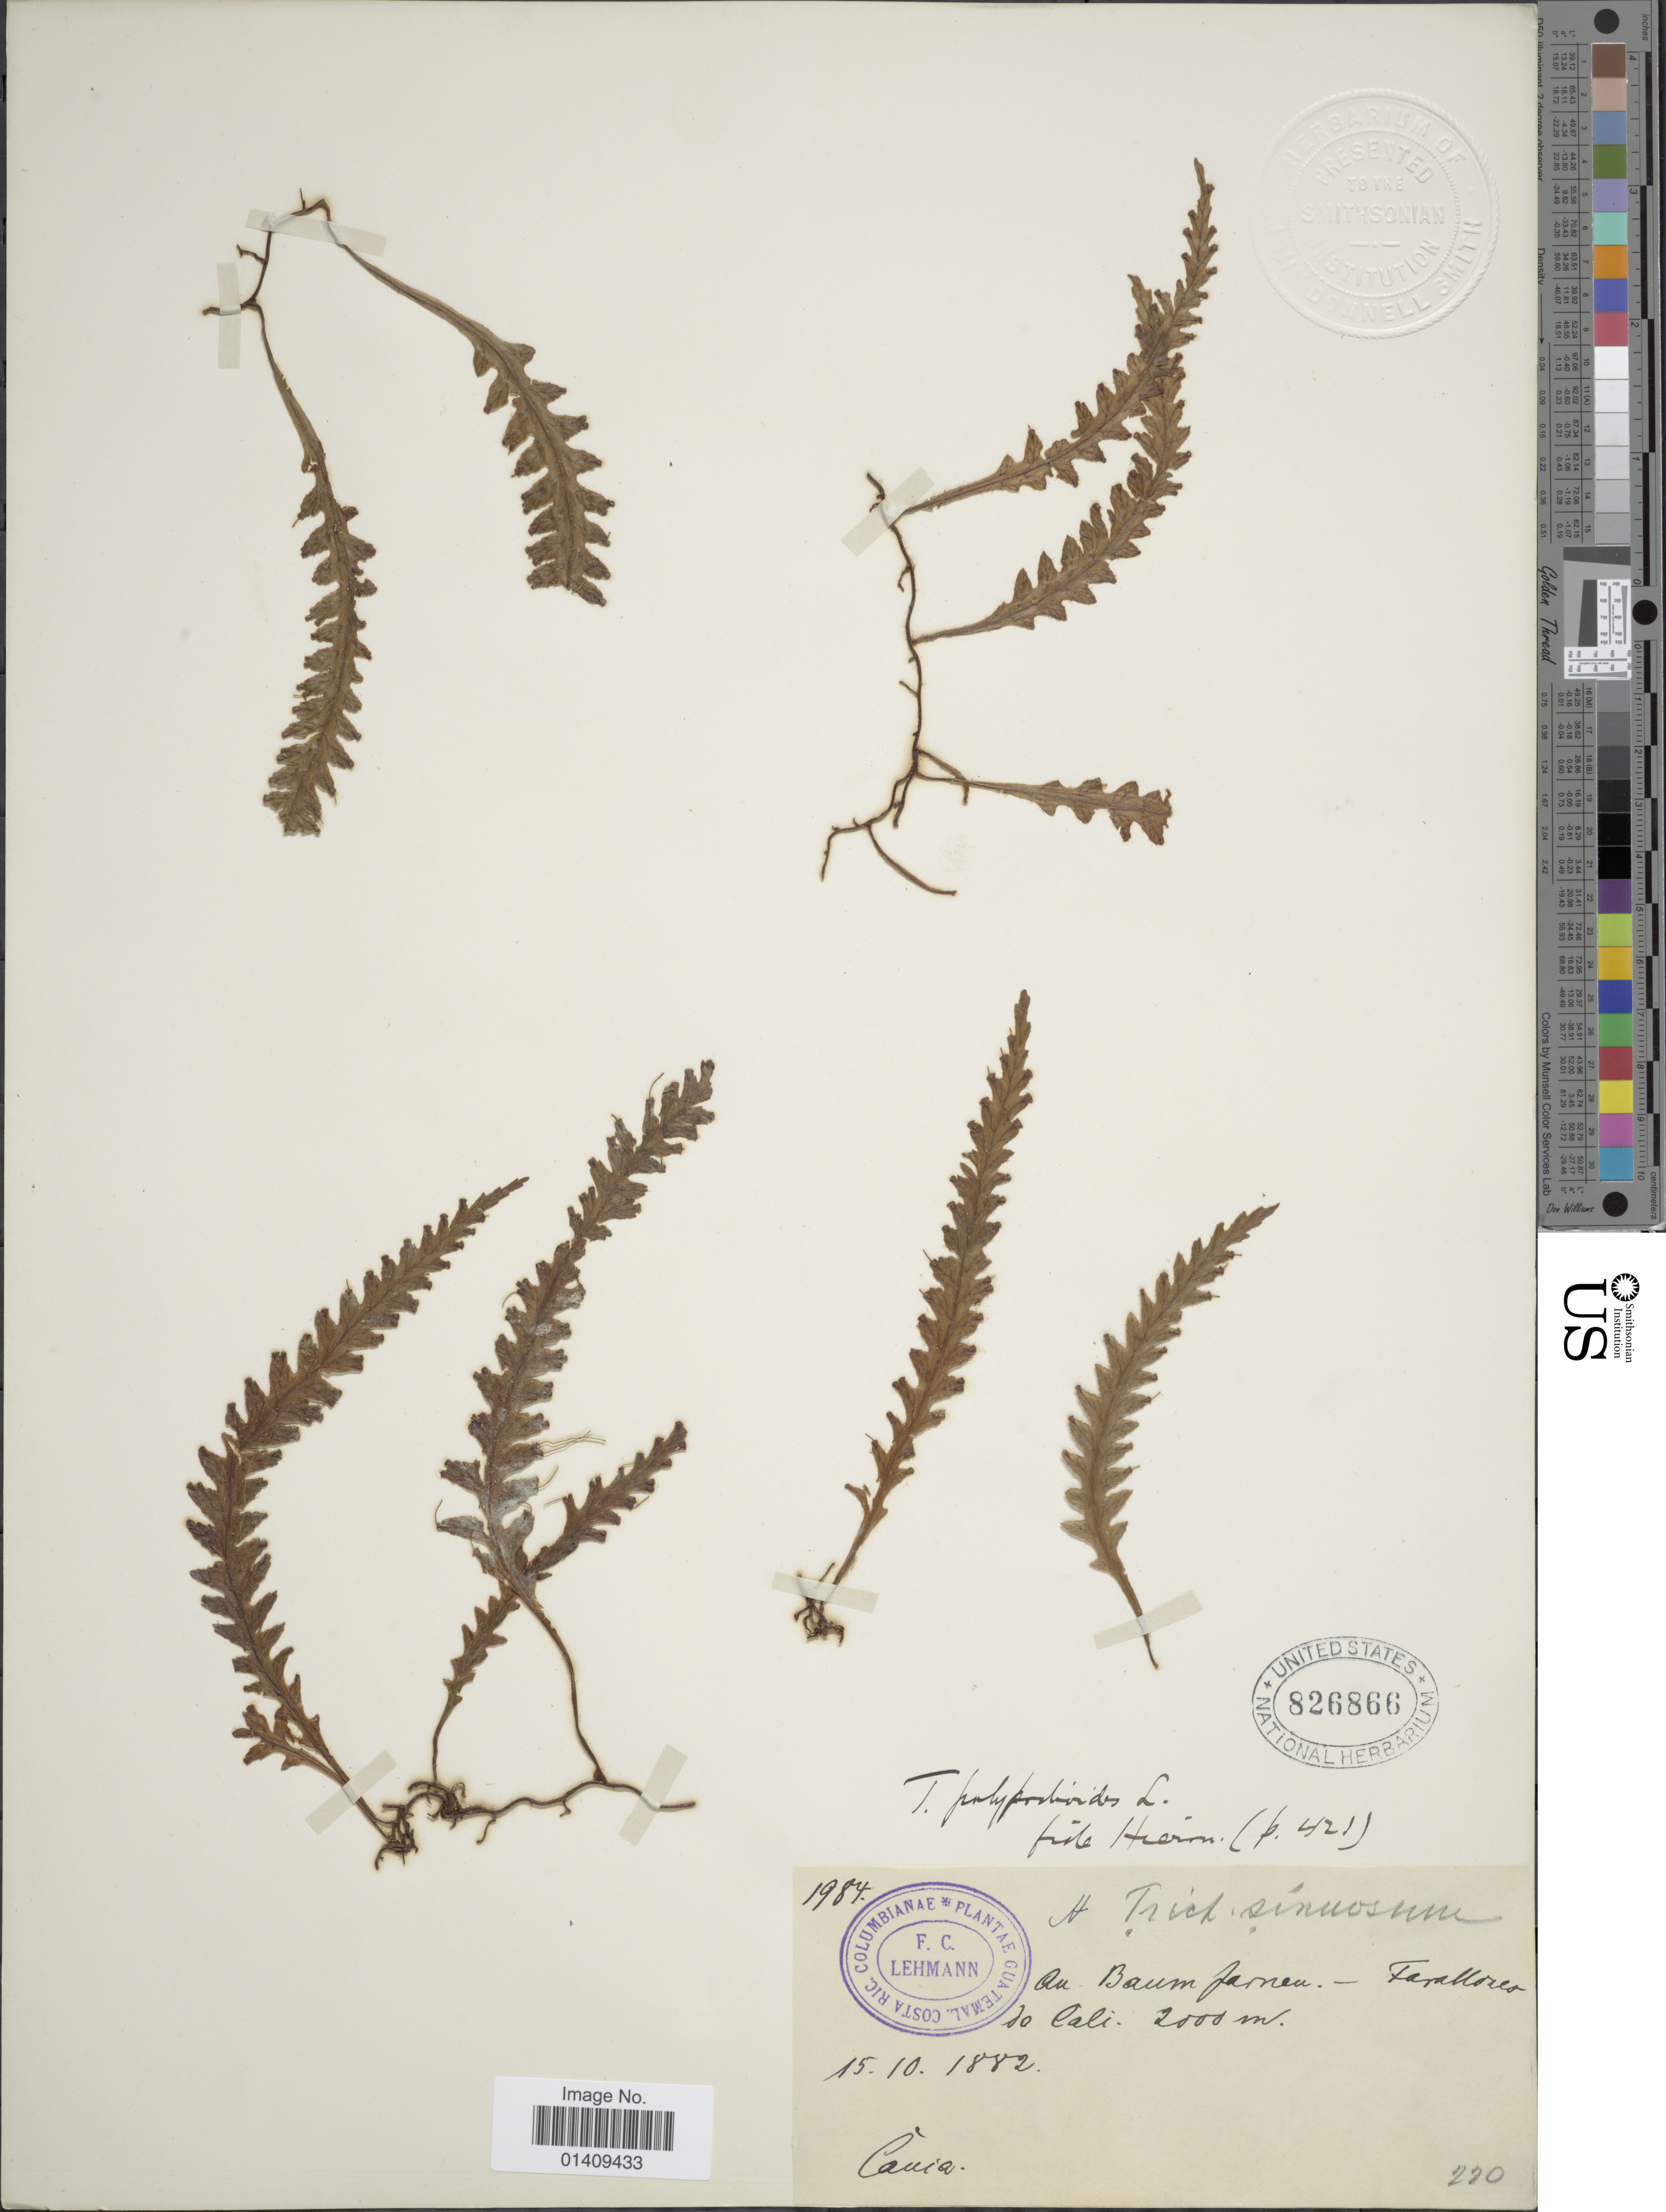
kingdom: Plantae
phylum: Tracheophyta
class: Polypodiopsida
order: Hymenophyllales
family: Hymenophyllaceae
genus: Trichomanes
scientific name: Trichomanes polypodioides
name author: L.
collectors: F. C. Lehmann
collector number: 1984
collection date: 1882-10-15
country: Colombia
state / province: Valle del Cauca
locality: Farallones de Cali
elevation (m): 2000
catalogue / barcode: US 826866